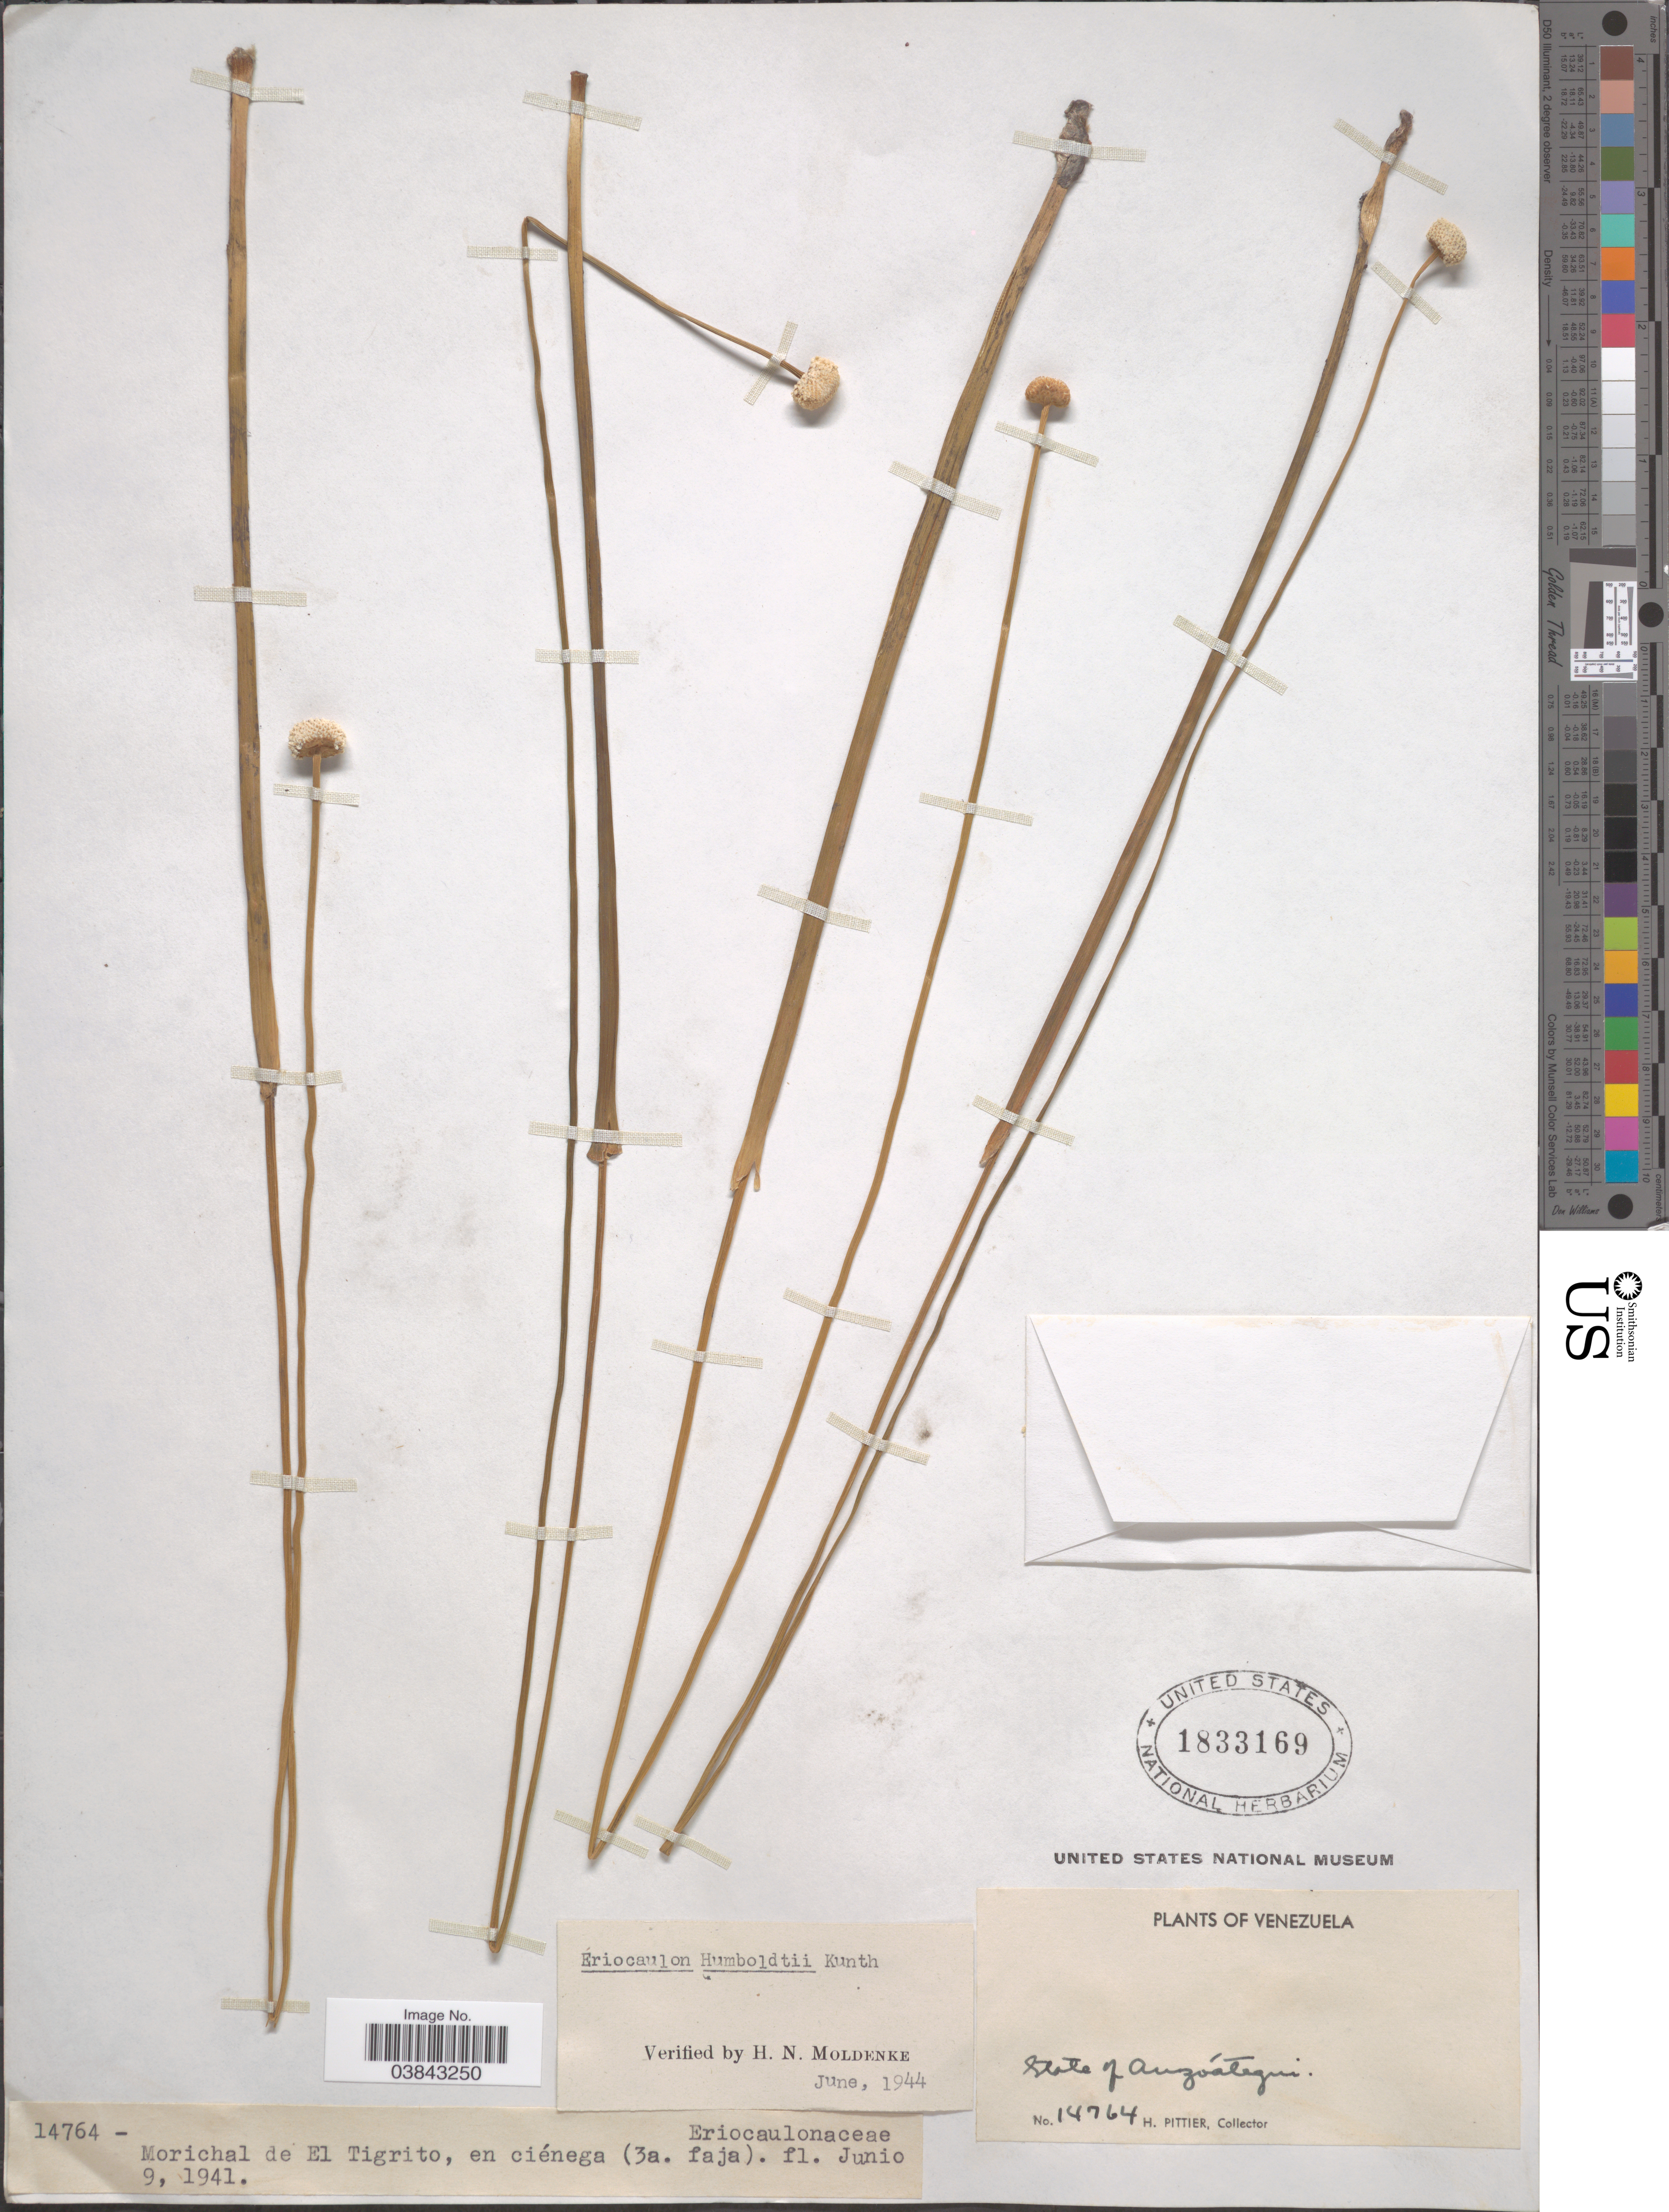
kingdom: Plantae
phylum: Tracheophyta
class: Liliopsida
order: Poales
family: Eriocaulaceae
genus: Eriocaulon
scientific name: Eriocaulon humboldtii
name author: Kunth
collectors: H. F. Pittier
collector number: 14764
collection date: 1941-06-09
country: Venezuela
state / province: Anzoategui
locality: Morichal de El Tigrito.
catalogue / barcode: US 1833169